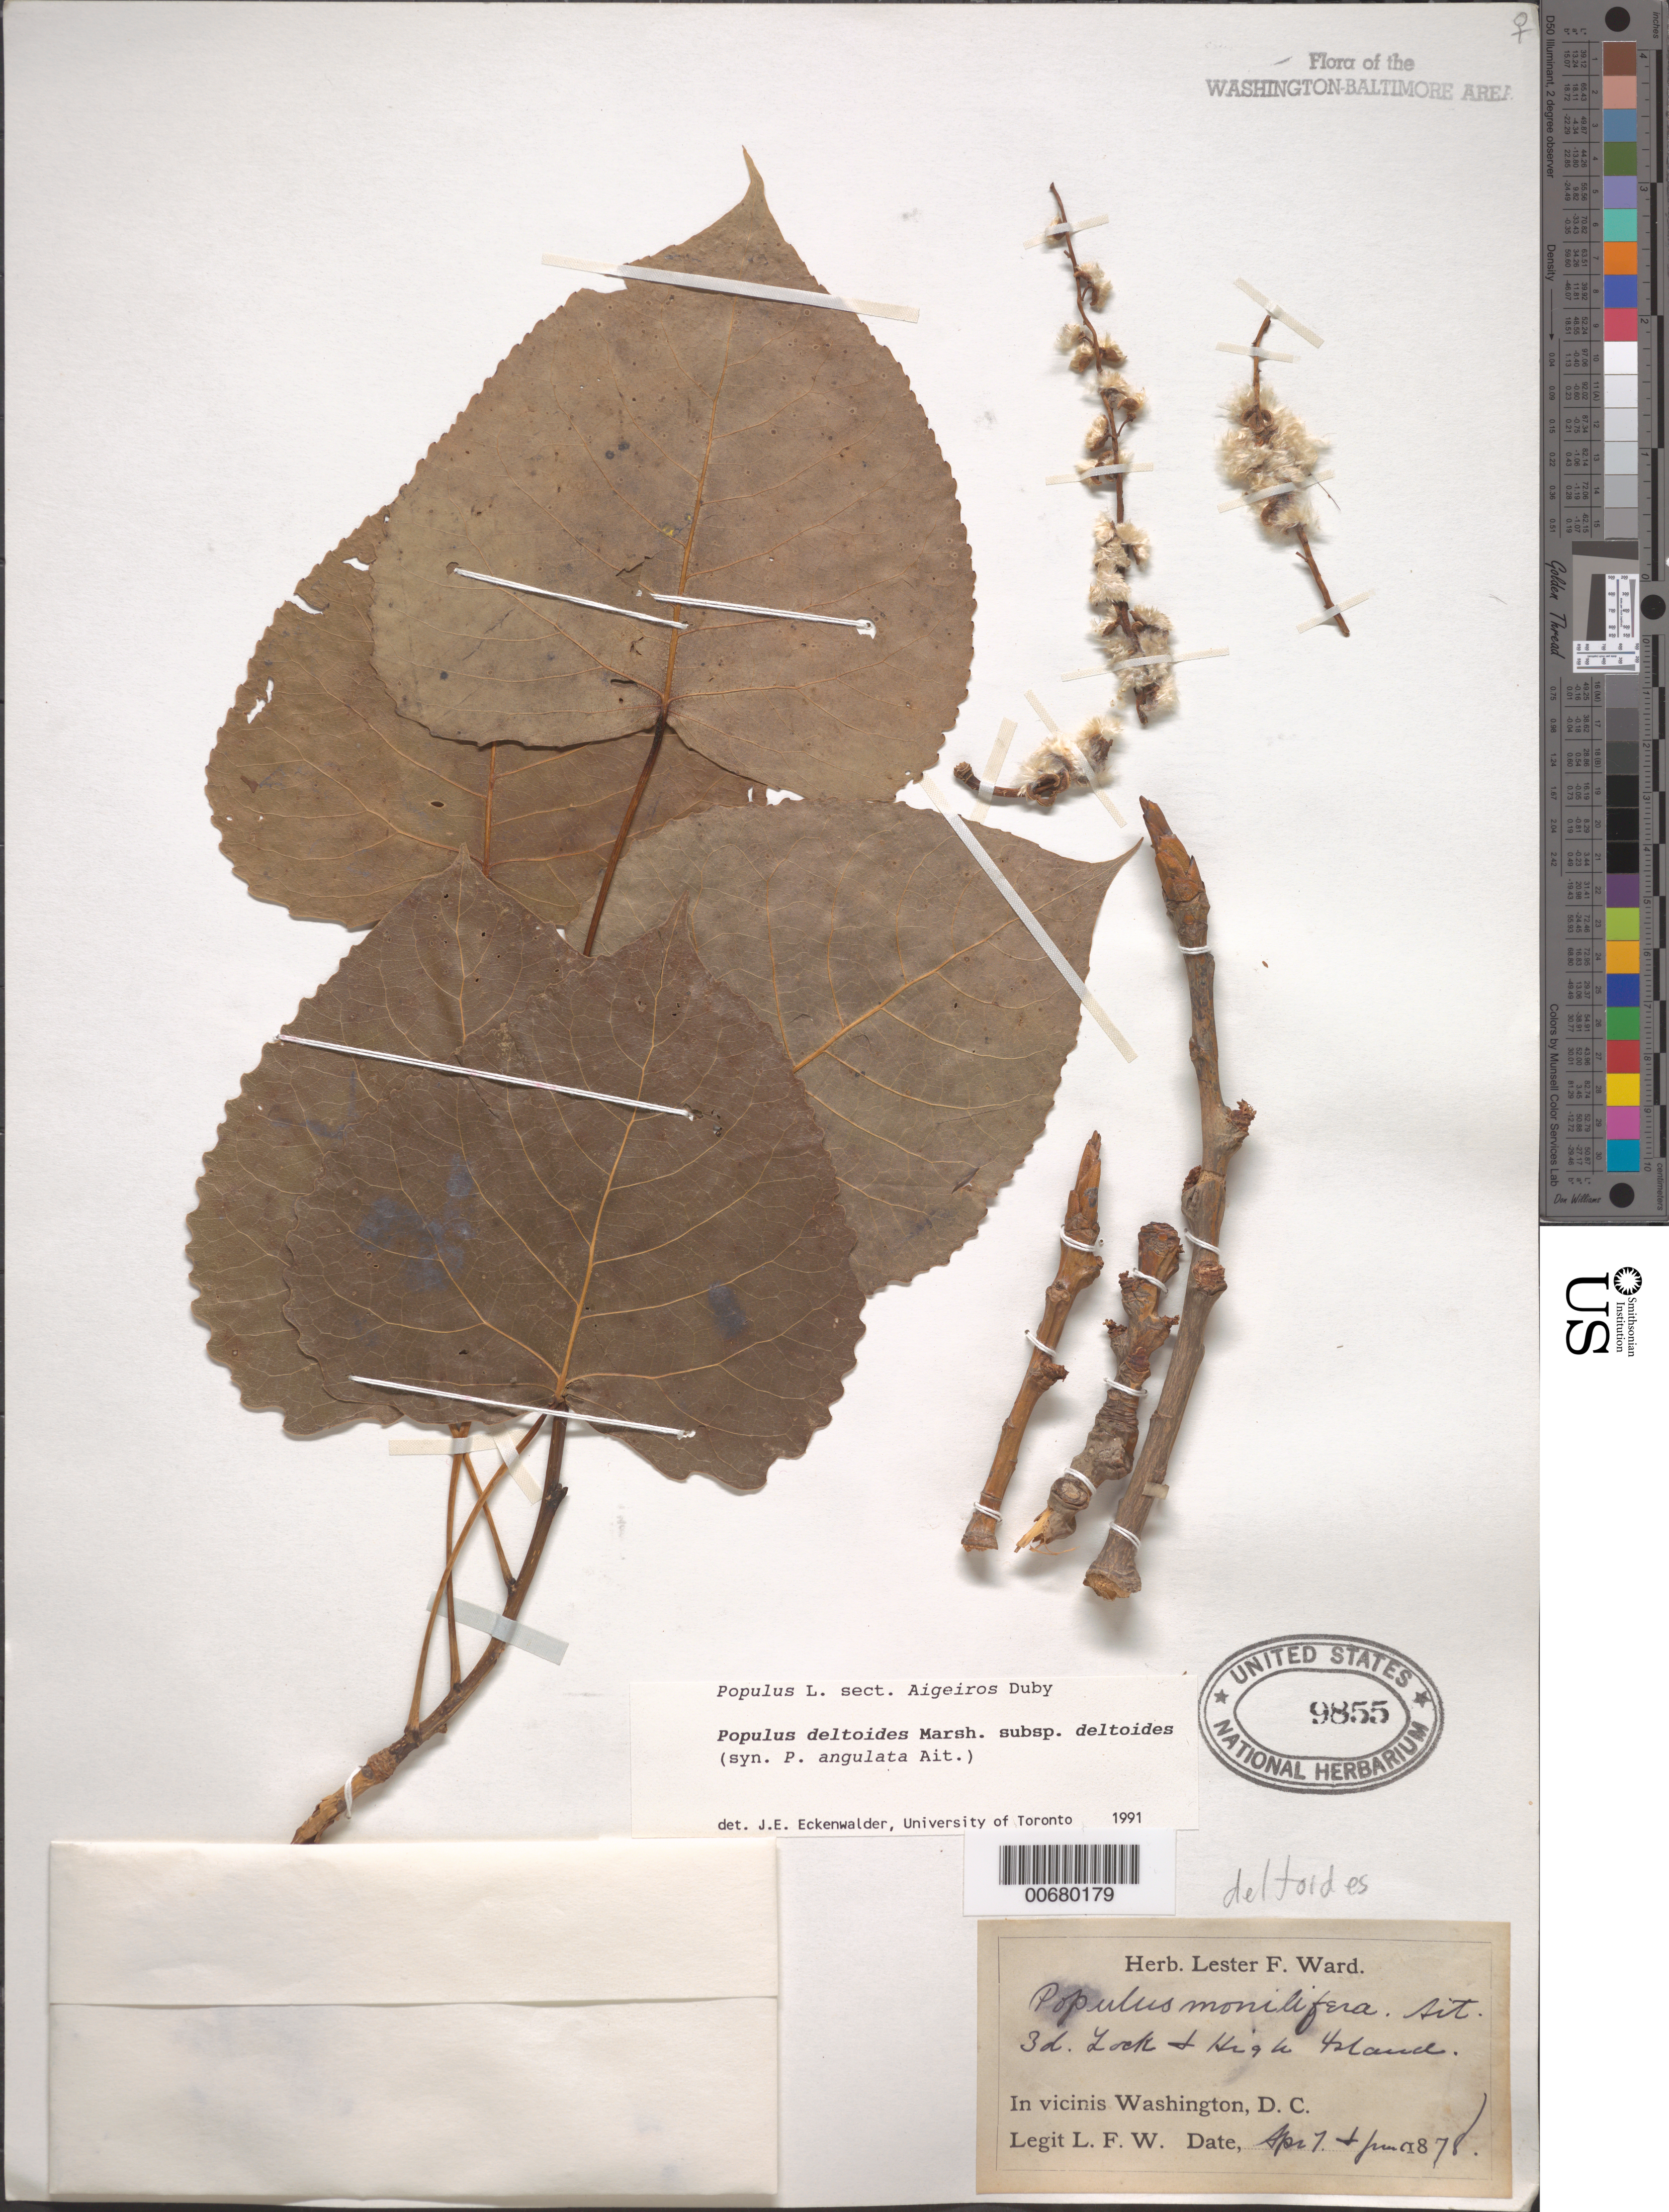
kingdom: Plantae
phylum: Tracheophyta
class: Magnoliopsida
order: Malpighiales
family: Salicaceae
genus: Populus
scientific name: Populus deltoides subsp. deltoides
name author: W. Bartram ex Marshall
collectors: L. F. Ward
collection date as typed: Apr. 7 and June 1878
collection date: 1878-04-07,1878-06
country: United States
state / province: Maryland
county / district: Montgomery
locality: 3rd Lock and High Island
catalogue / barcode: US 9855